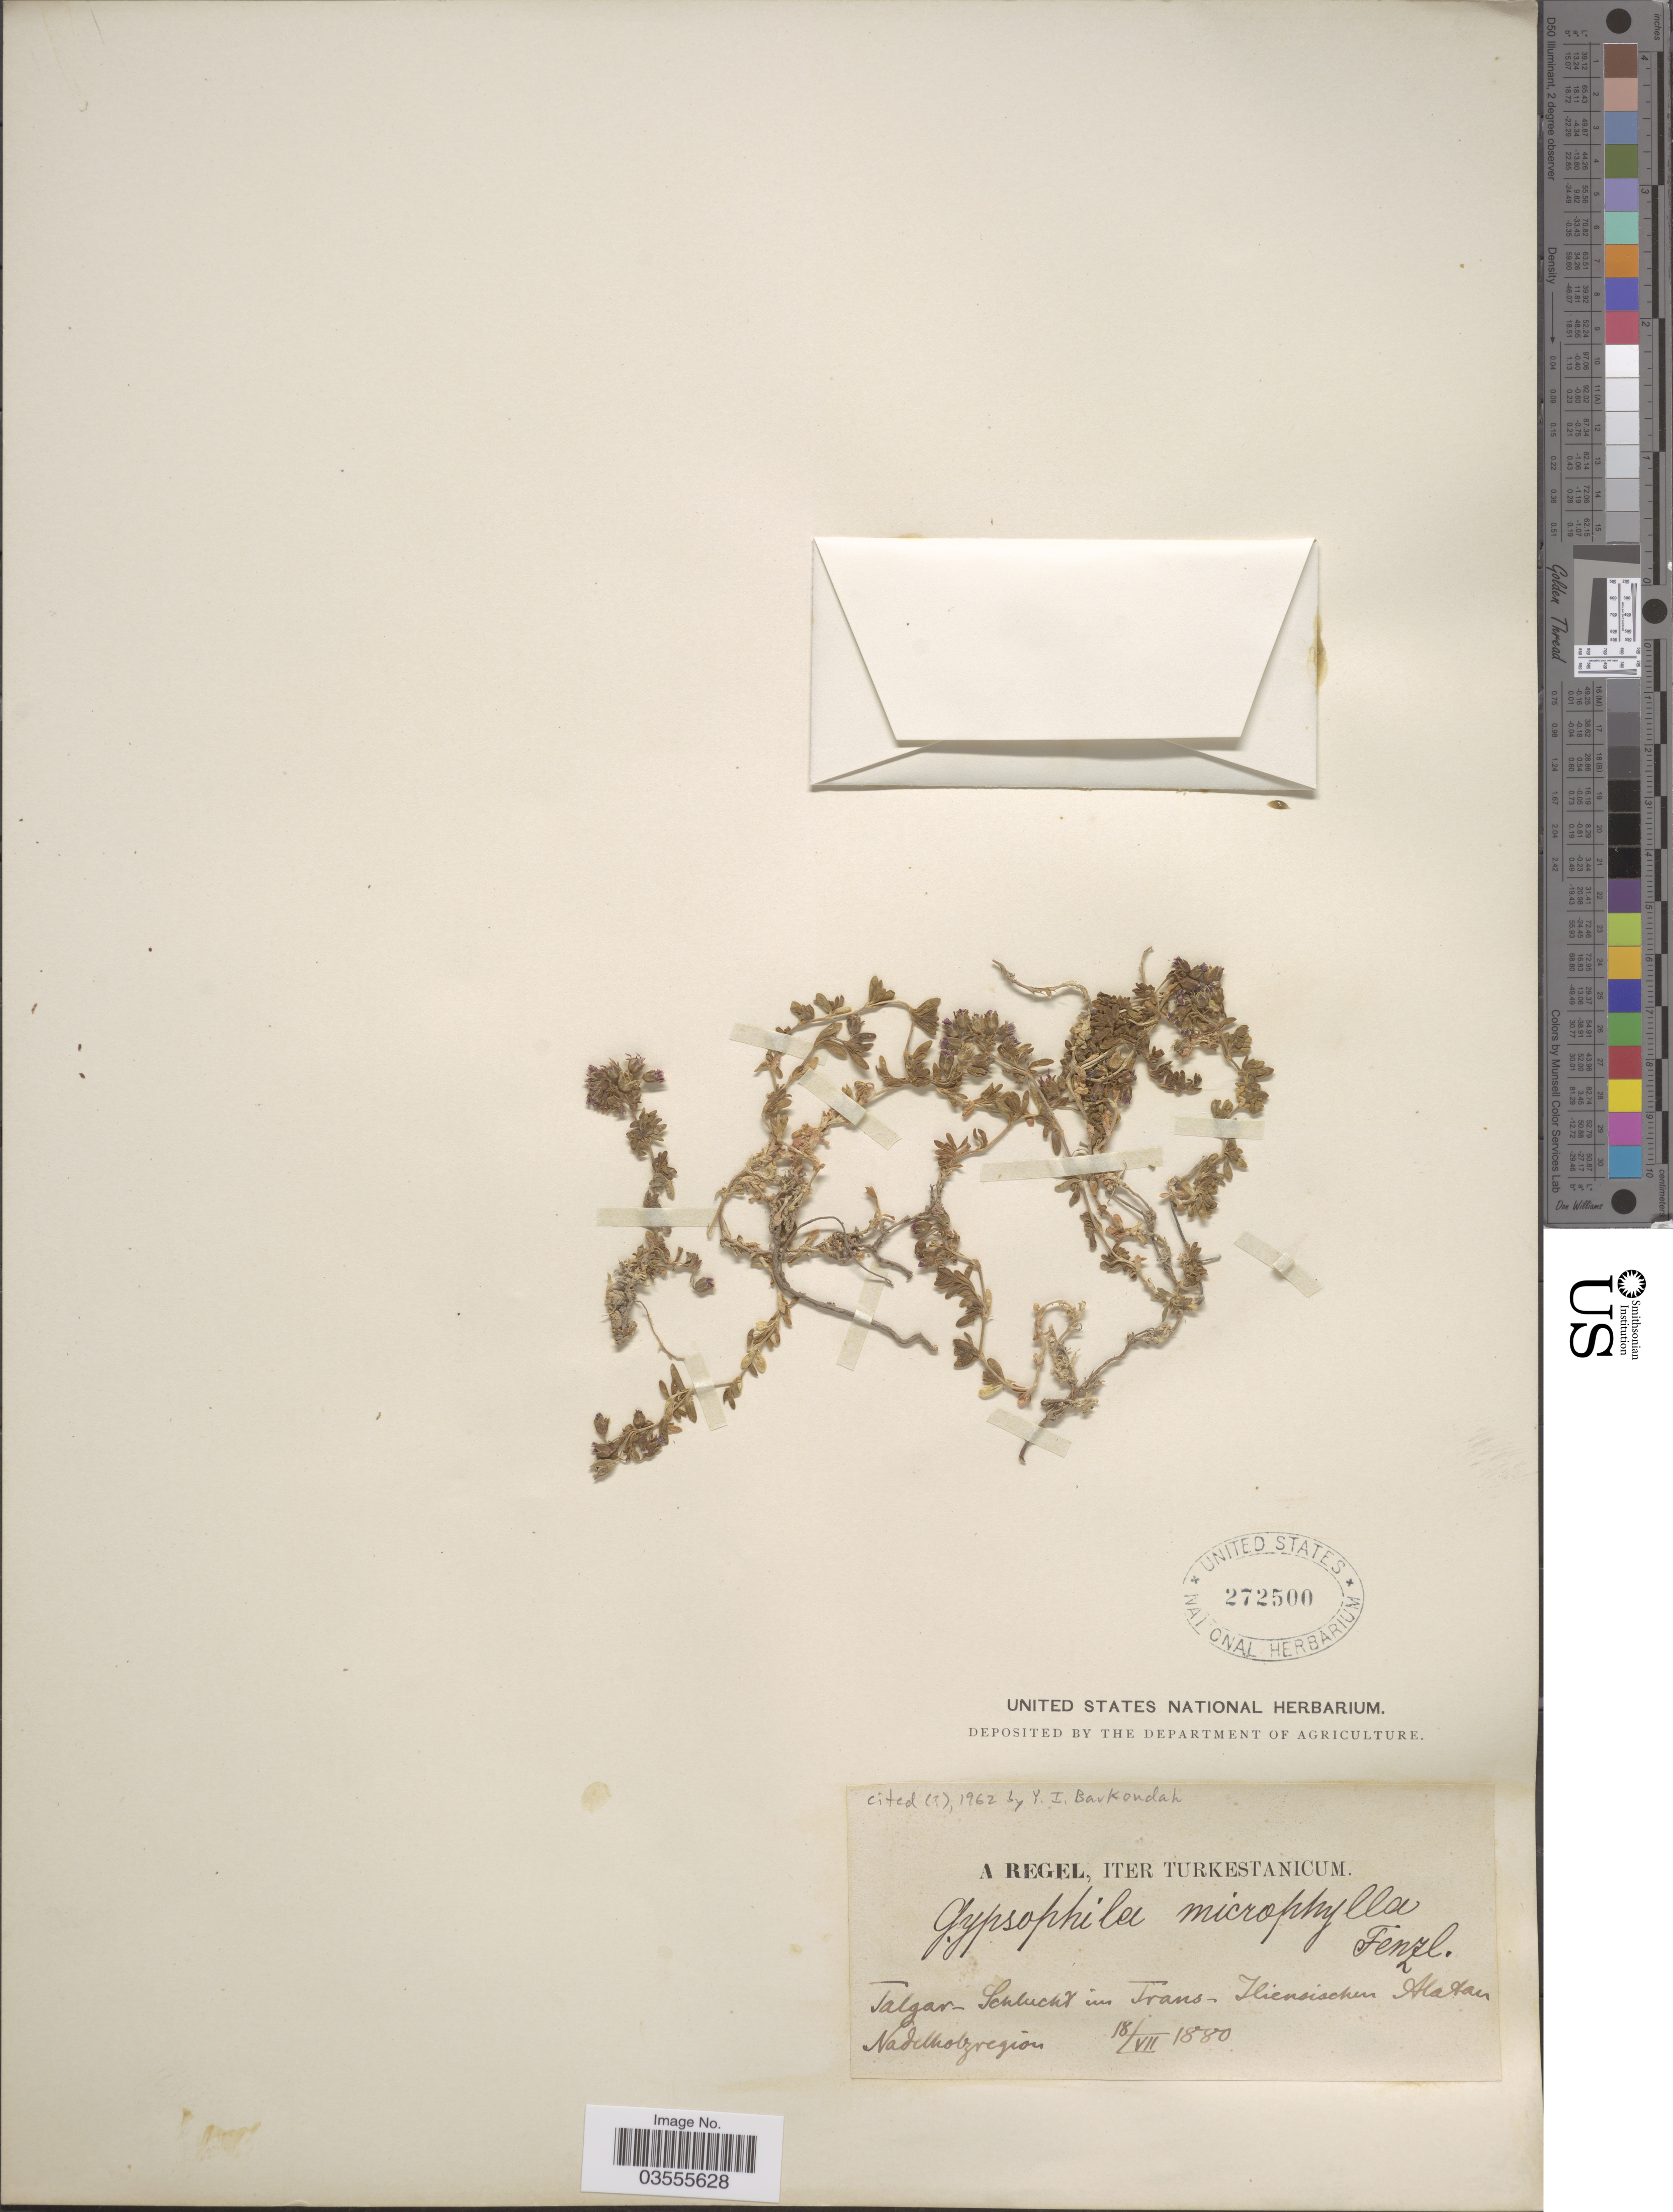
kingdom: Plantae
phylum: Tracheophyta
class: Magnoliopsida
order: Caryophyllales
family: Caryophyllaceae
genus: Heterochroa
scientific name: Heterochroa microphylla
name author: Schrenk ex Fisch. & C.A. Mey.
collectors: A. Regel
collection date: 1880-07-18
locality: Turkestanicum. Talgar - Schlucht im Trans - Iliensischen Alatau Nadelholzregion.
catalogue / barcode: US 272500